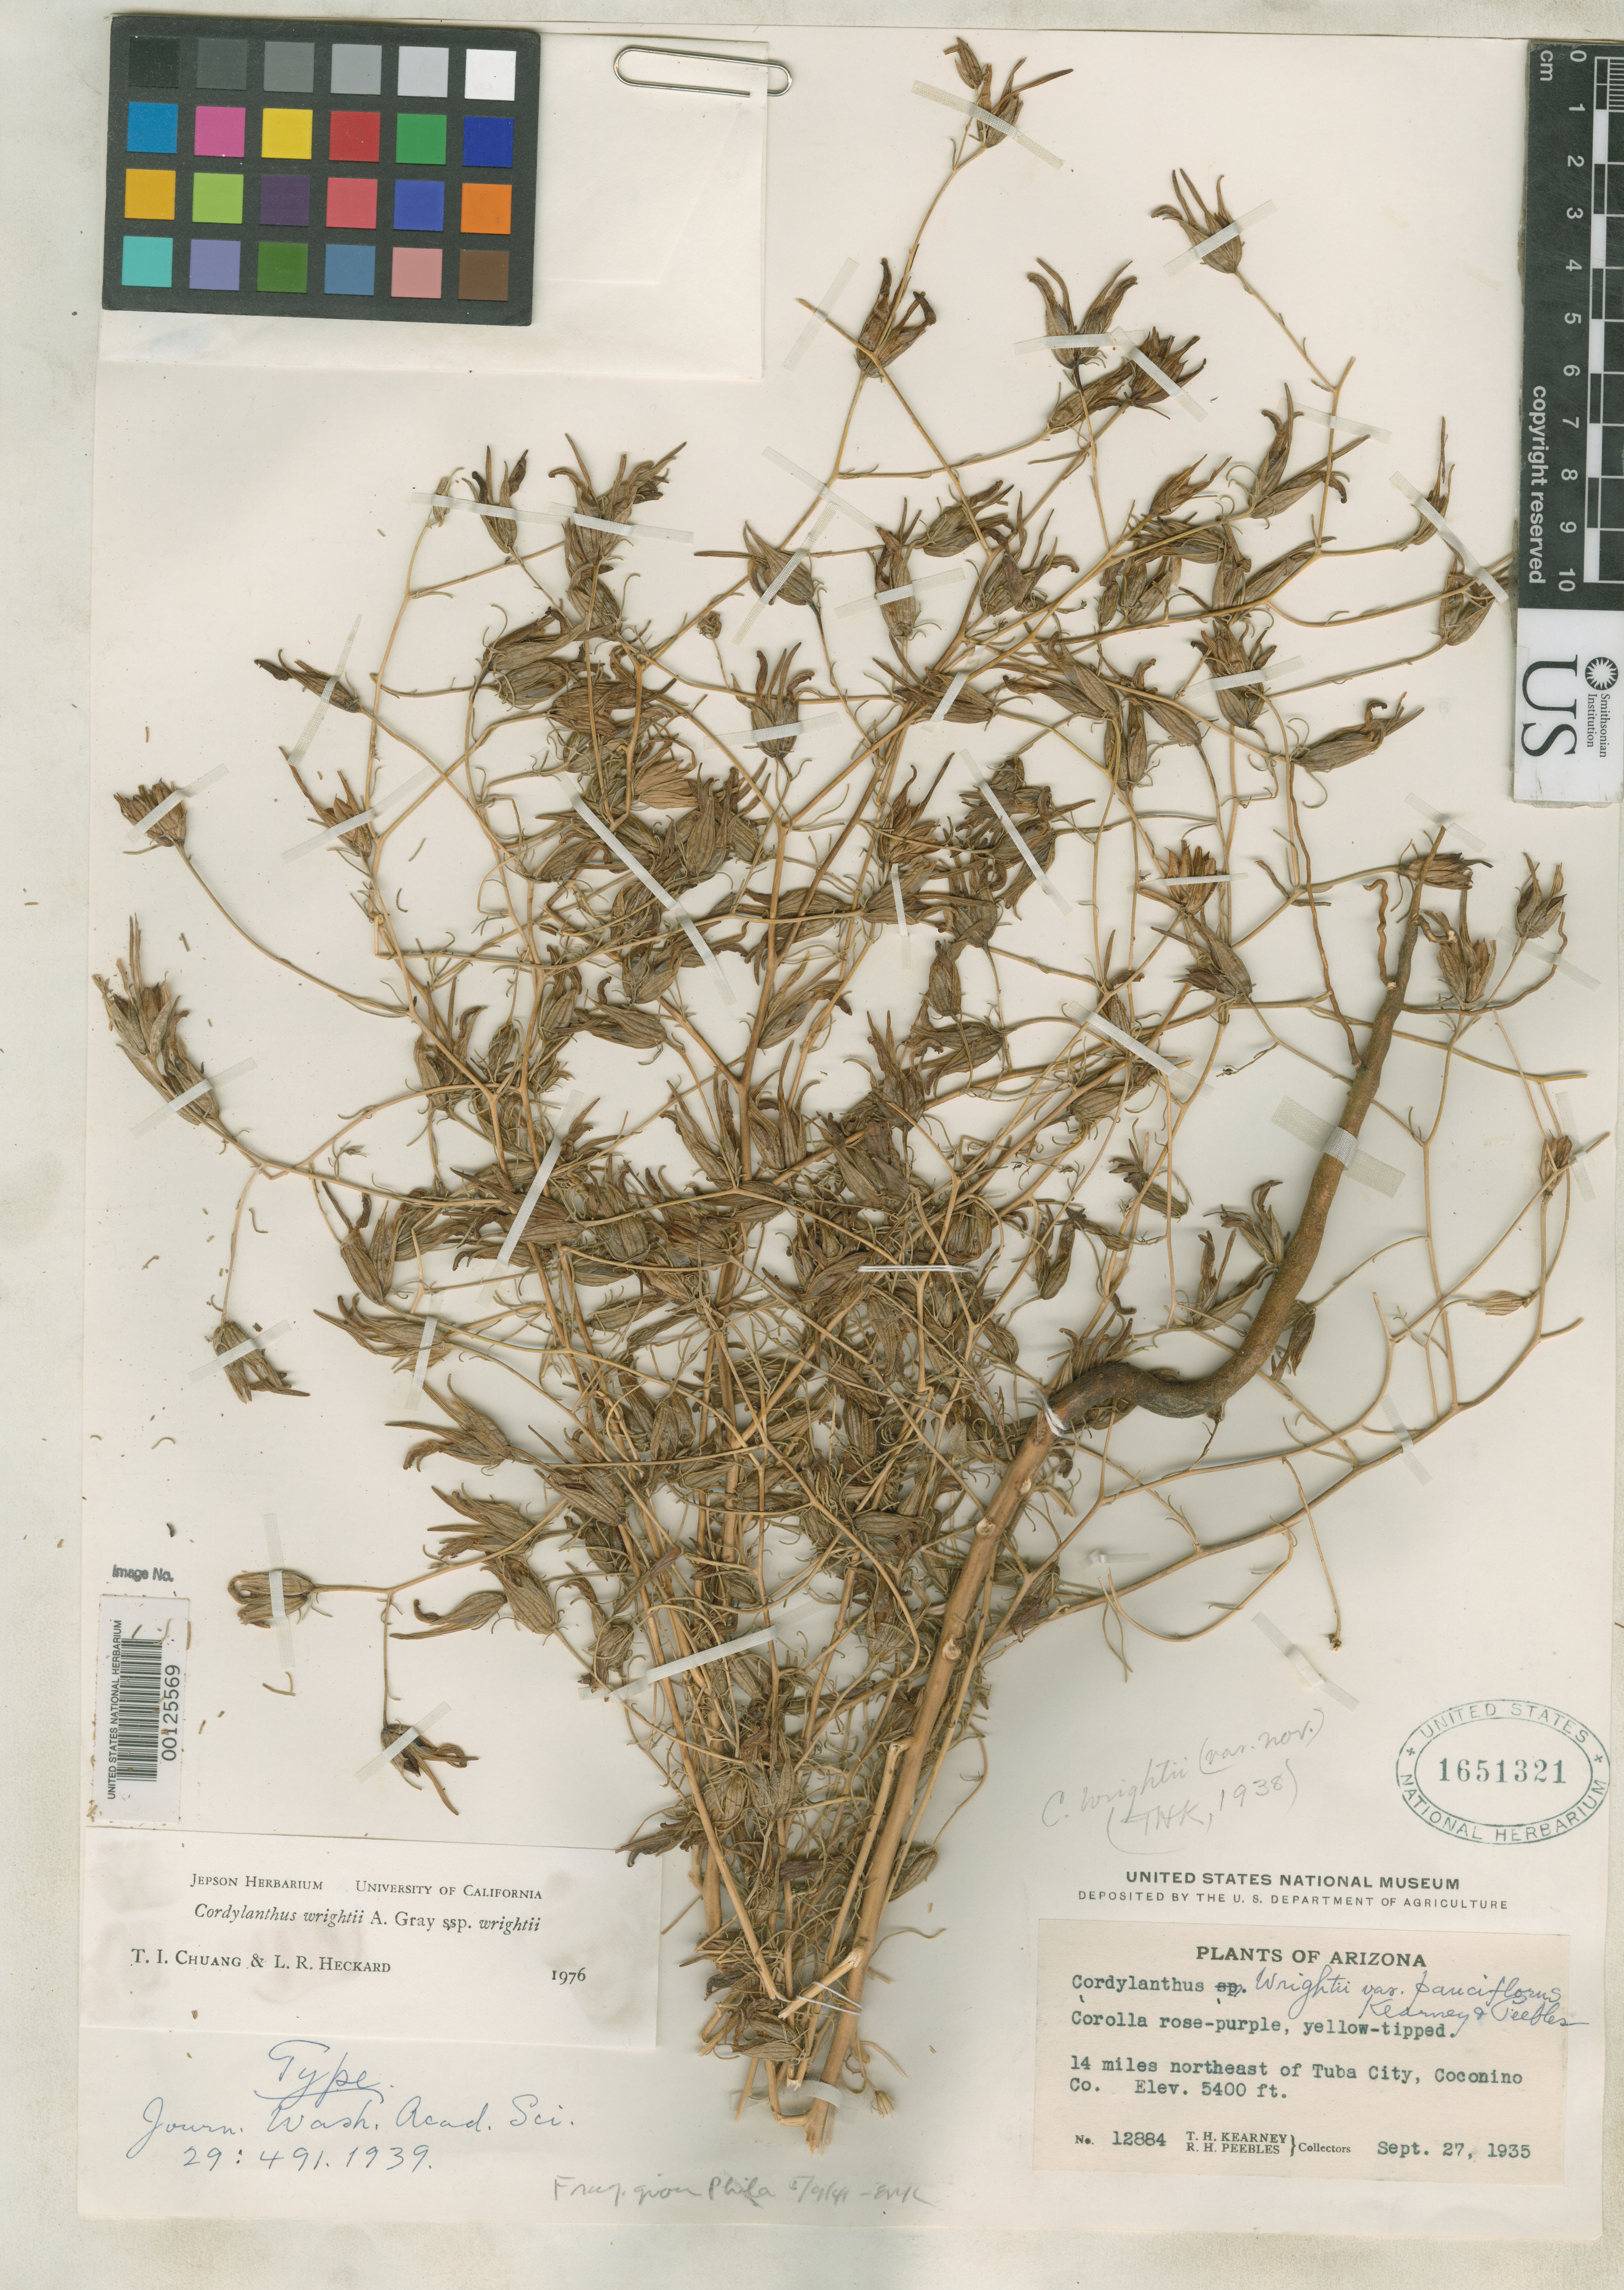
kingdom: Plantae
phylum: Tracheophyta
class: Magnoliopsida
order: Lamiales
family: Orobanchaceae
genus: Cordylanthus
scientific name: Cordylanthus wrightii var. pauciflorus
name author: Kearney & Peebles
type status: Holotype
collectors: T. H. Kearney & R. H. Peebles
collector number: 12884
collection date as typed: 27 Sep 1935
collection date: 1935-09-27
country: United States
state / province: Arizona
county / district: Coconino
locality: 14 mi NE of Tuba City.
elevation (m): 1646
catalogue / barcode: US 1651321